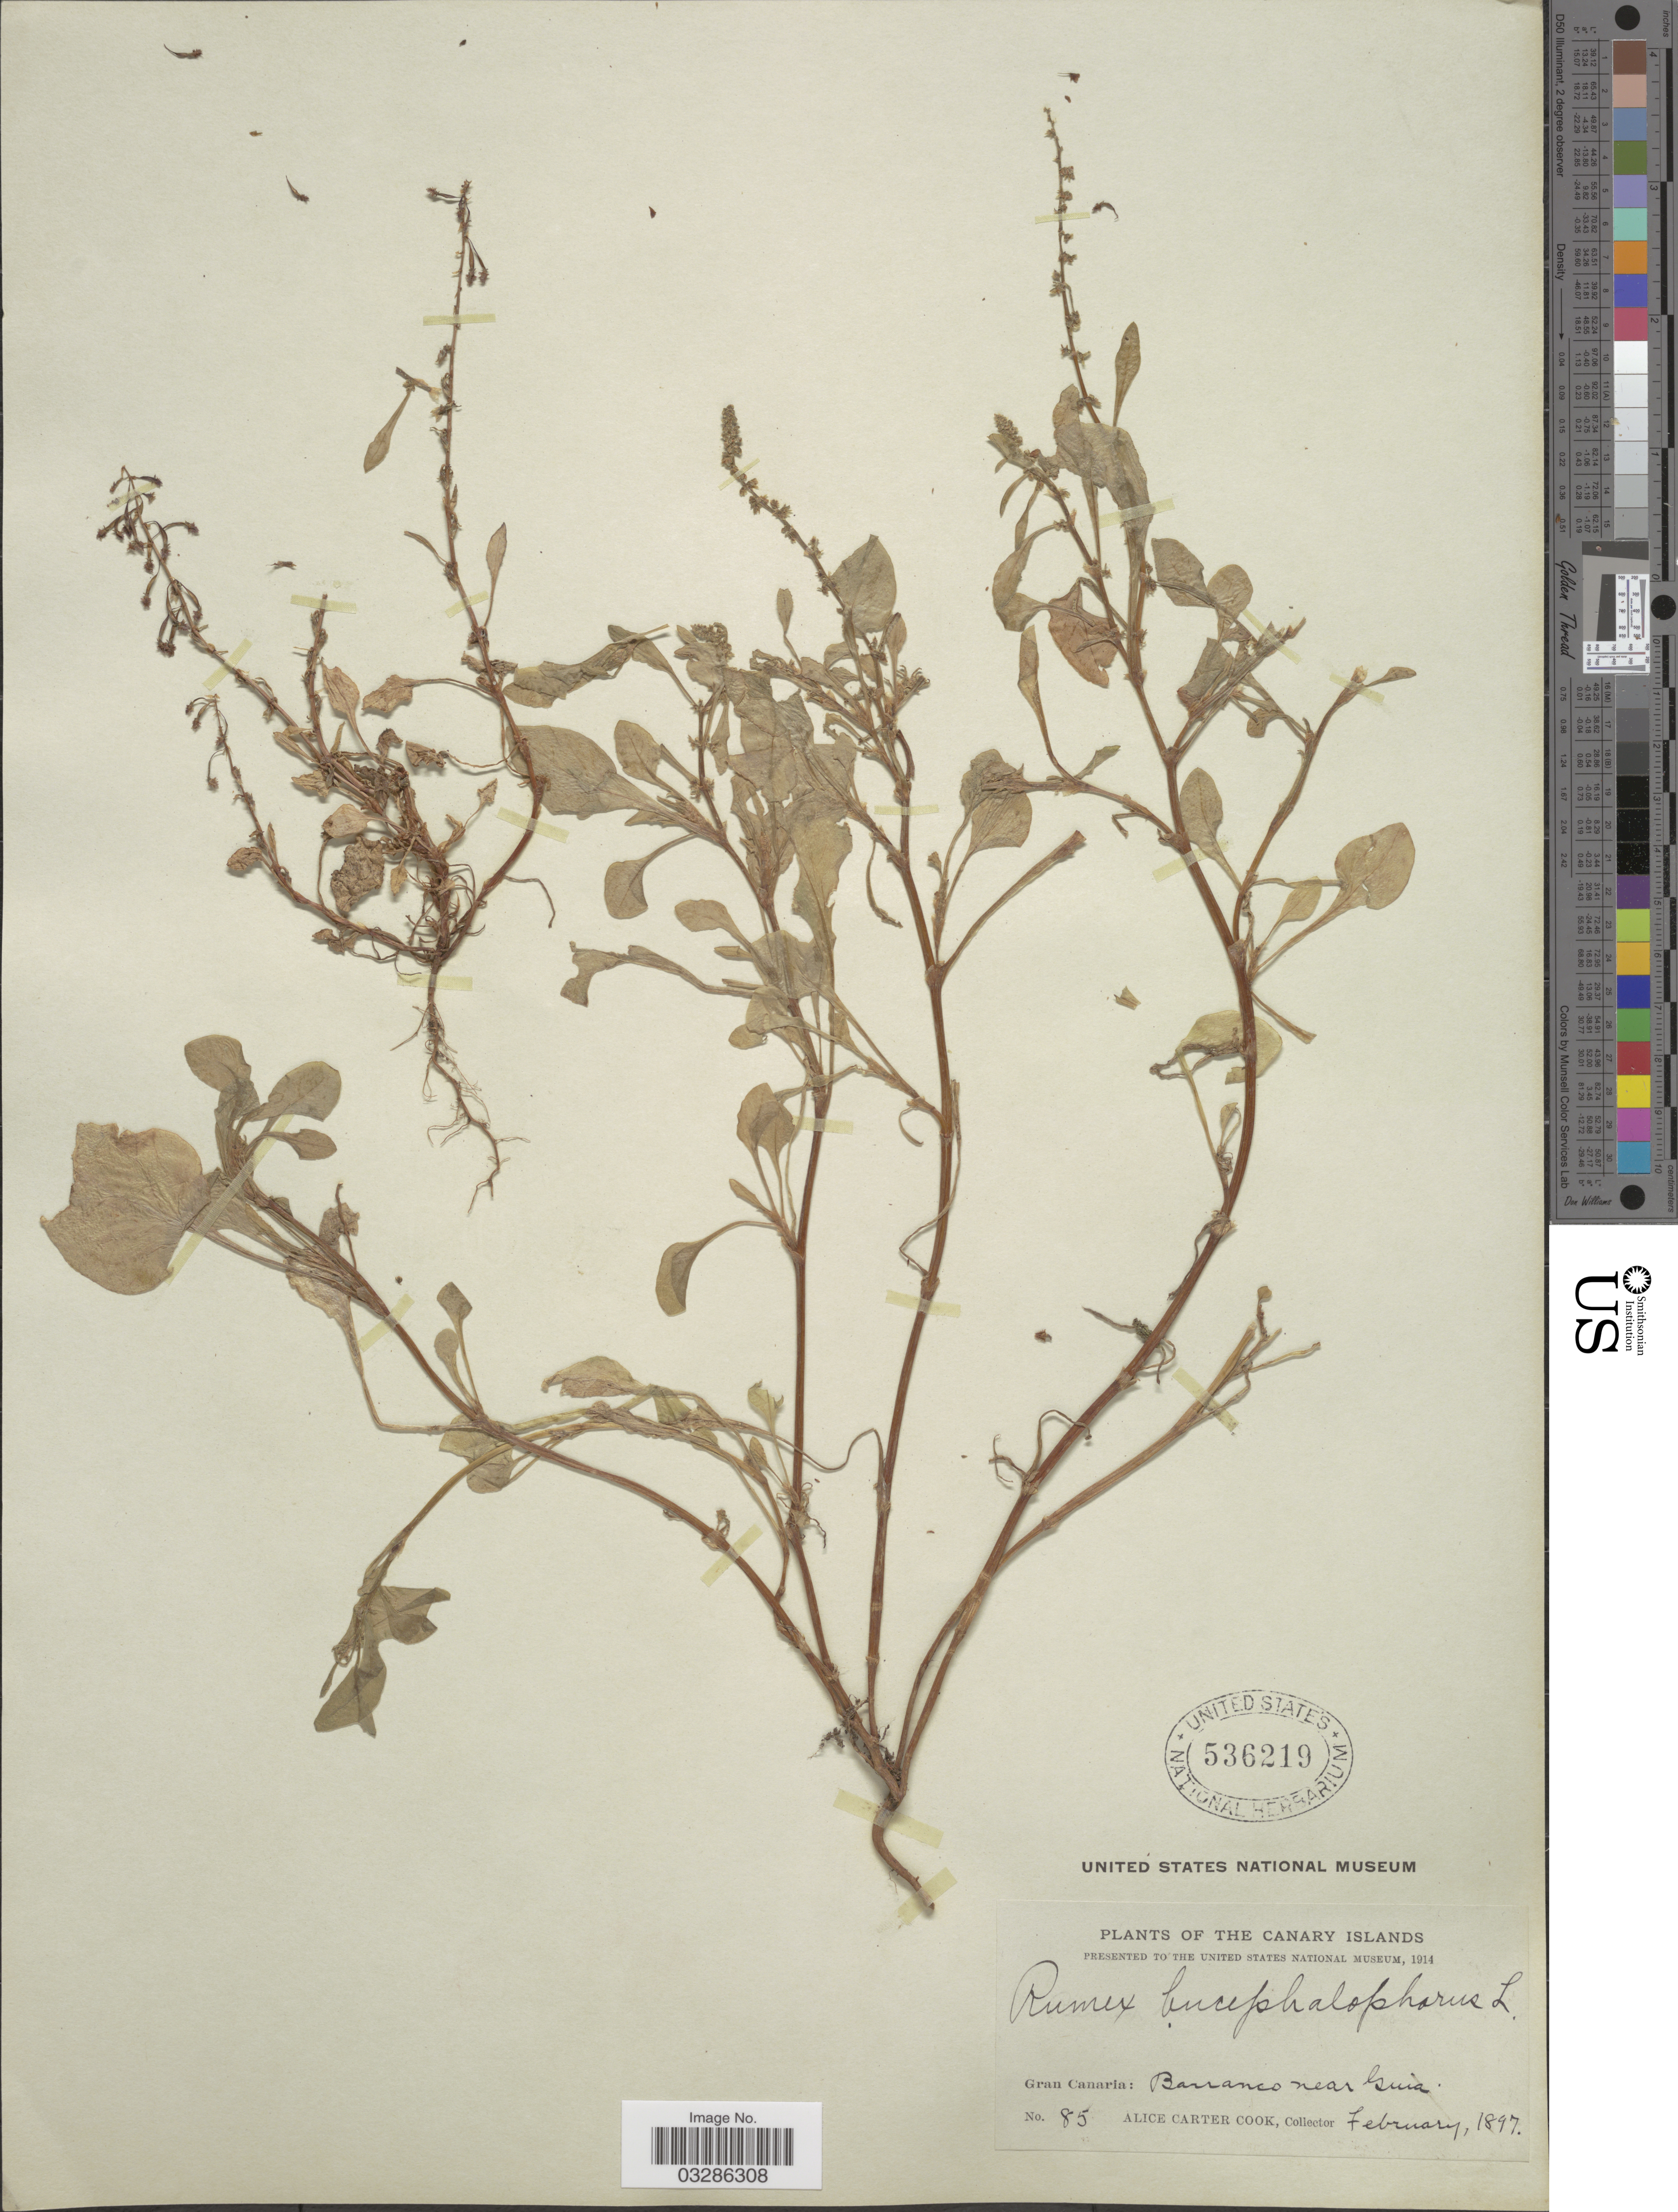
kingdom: Plantae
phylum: Tracheophyta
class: Magnoliopsida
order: Caryophyllales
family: Polygonaceae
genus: Rumex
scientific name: Rumex bucephalophorus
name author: L.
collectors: Alice C. Cook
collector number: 85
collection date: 1897-02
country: Spain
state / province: Canarias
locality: The Canary Islands. Gran Canaria: Barranco near Guia.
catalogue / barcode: US 536219